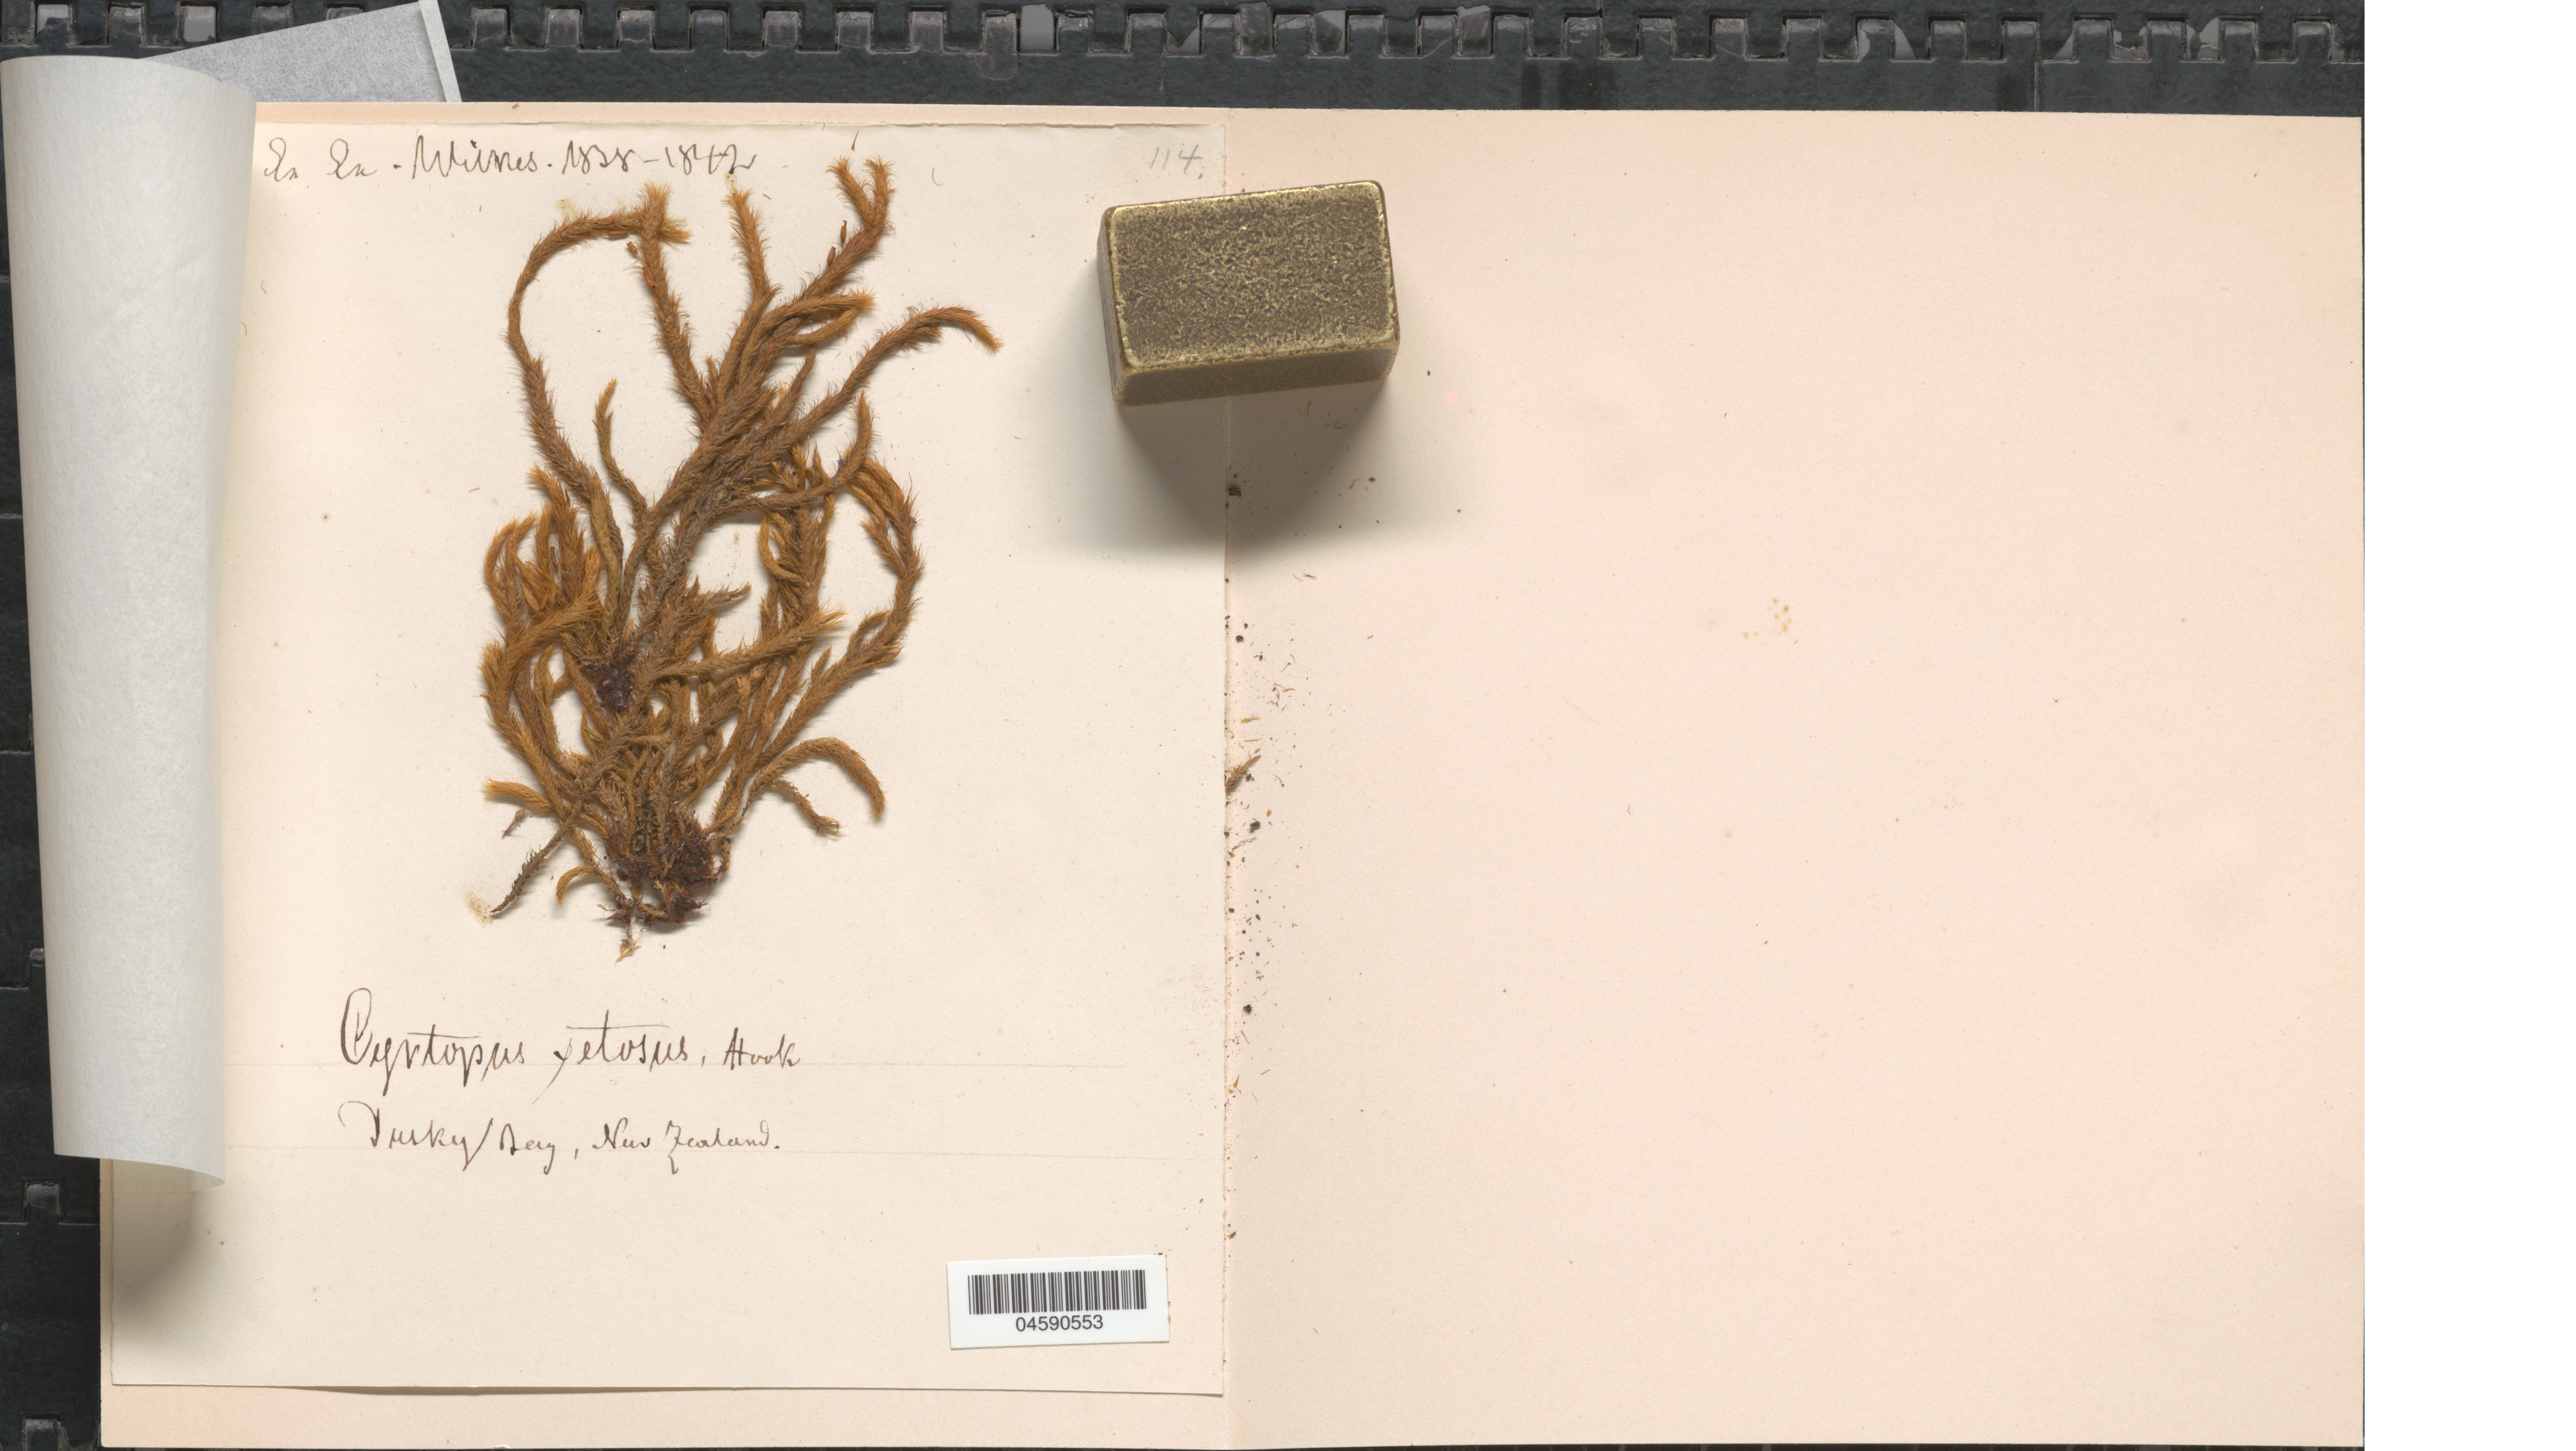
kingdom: Plantae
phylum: Bryophyta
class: Bryopsida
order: Hypnodendrales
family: Spiridentaceae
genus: Cyrtopus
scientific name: Cyrtopus setosus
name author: (Hedw.) Hook. f.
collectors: Wilkes Explor. Exped.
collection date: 1838/1842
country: New Zealand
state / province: Southland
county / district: Southland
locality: Dusky Bay.